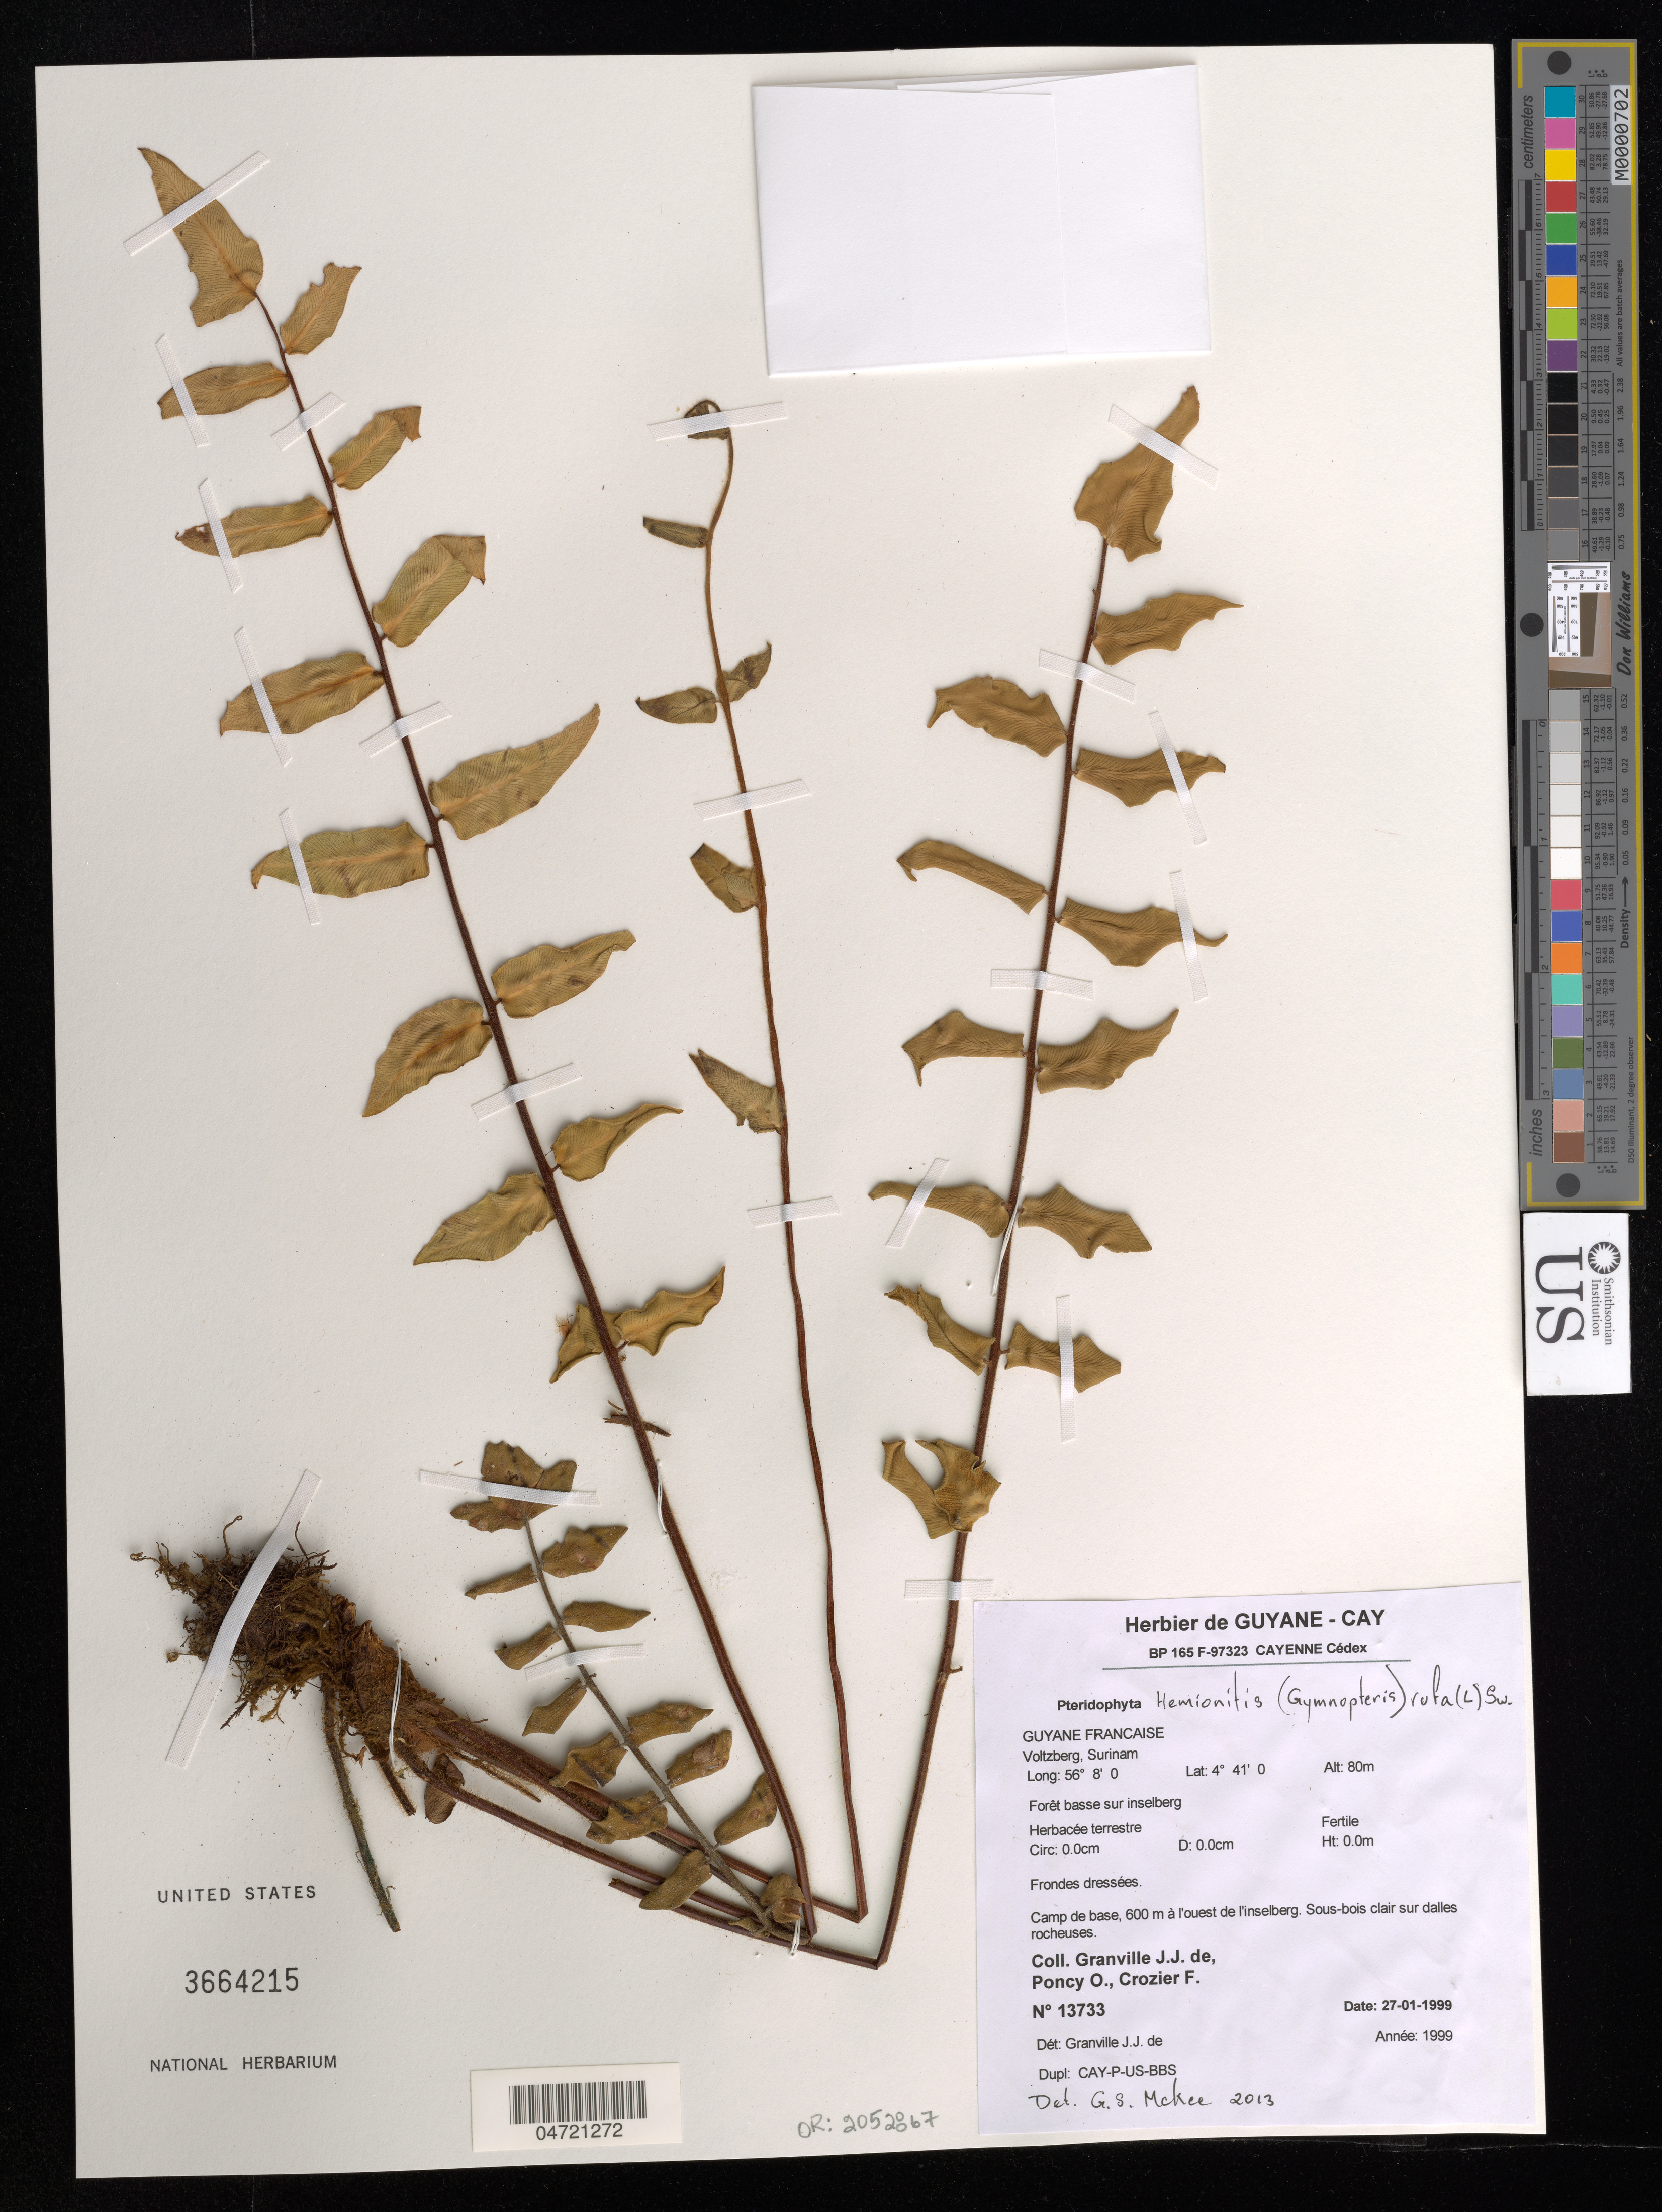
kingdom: Plantae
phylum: Tracheophyta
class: Polypodiopsida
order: Polypodiales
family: Pteridaceae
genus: Hemionitis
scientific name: Hemionitis rufa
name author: (L.) Sw.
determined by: McKee, Greg S., (BOT), Smithsonian Institution - National Museum of Natural History (UNITED STATES)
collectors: J.-J. de Granville, O. Poncy & F. Crozier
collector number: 13733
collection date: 1999-01-27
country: Suriname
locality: Voltzberg. Camp de base, 600 m à l'ouest de l'inselberg. Sous-bois clair sur dalles rocheuses.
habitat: Sous-bois clair dur dalles rocheuses.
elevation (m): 80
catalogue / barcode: US 3664215